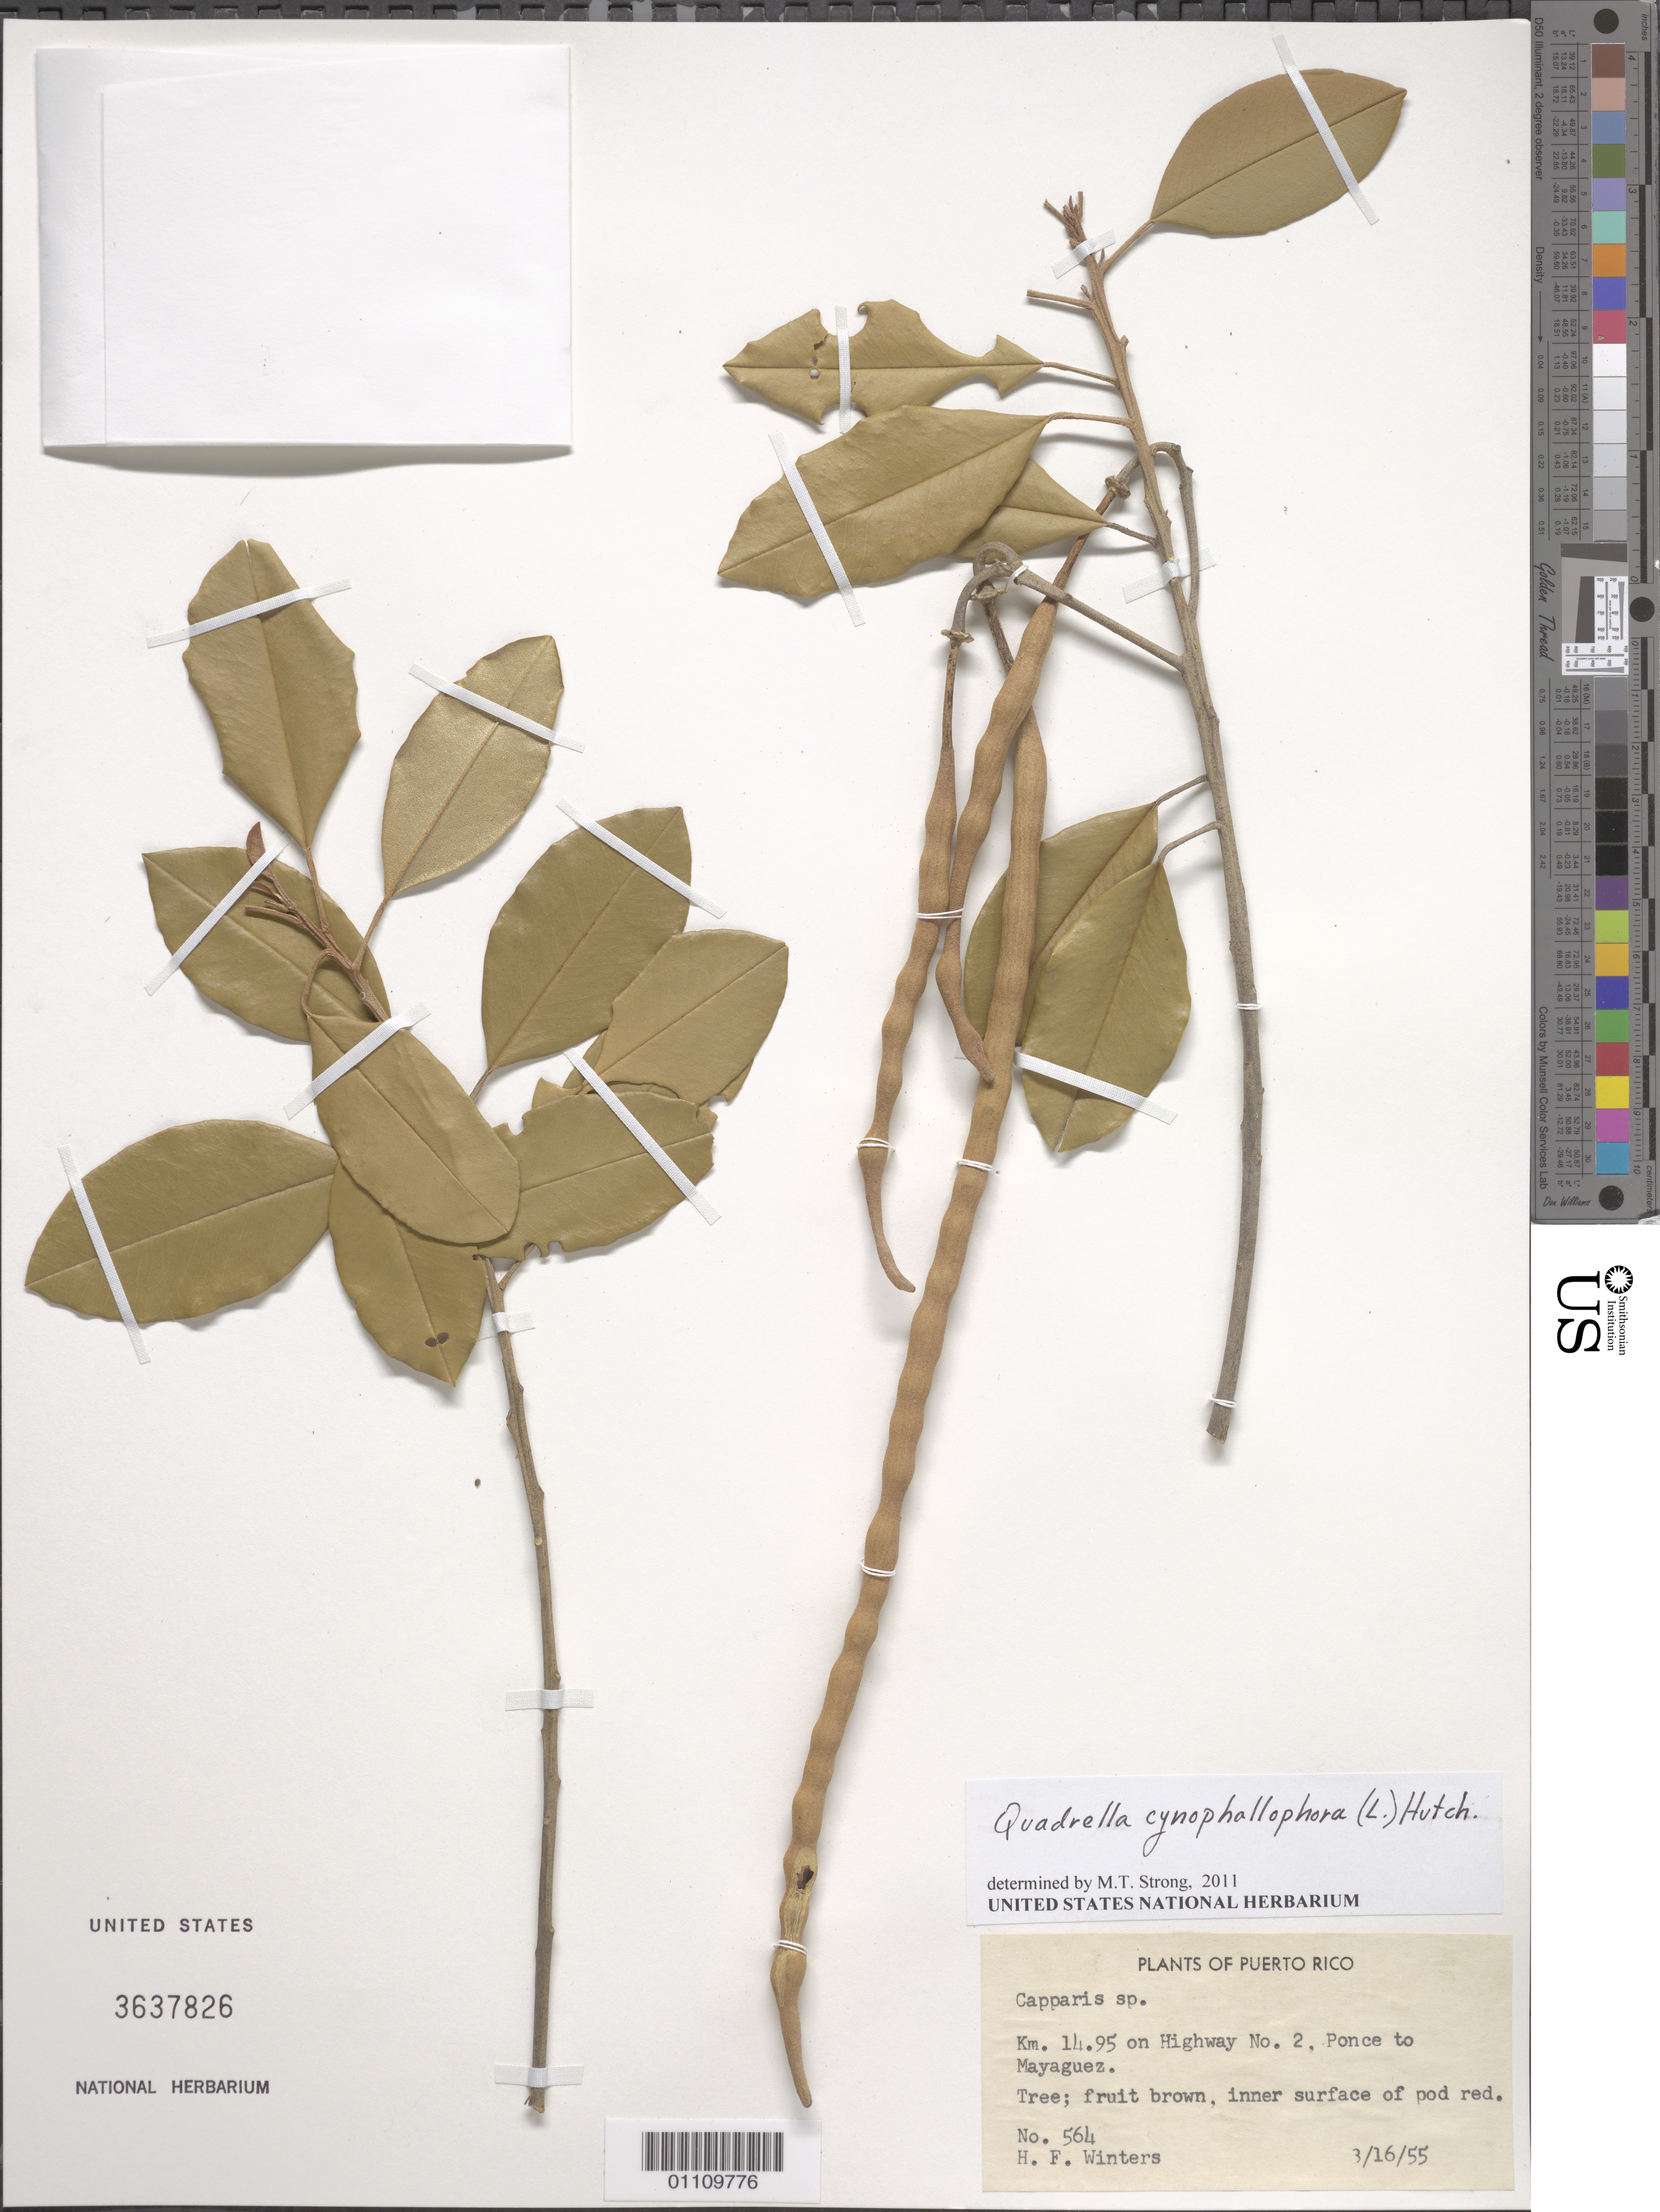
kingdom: Plantae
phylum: Tracheophyta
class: Magnoliopsida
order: Brassicales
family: Capparaceae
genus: Quadrella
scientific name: Quadrella cynophallophora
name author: (L.) Hutch.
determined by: Strong, M. T., (US), Smithsonian Institution - National Museum of Natural History (UNITED STATES)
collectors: H. Winters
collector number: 564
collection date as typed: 16 Mar 1955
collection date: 1955-03-16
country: Puerto Rico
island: Puerto Rico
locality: Ponce to Mayaguez, km 14.95 on Highway No. 2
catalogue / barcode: US 3637826